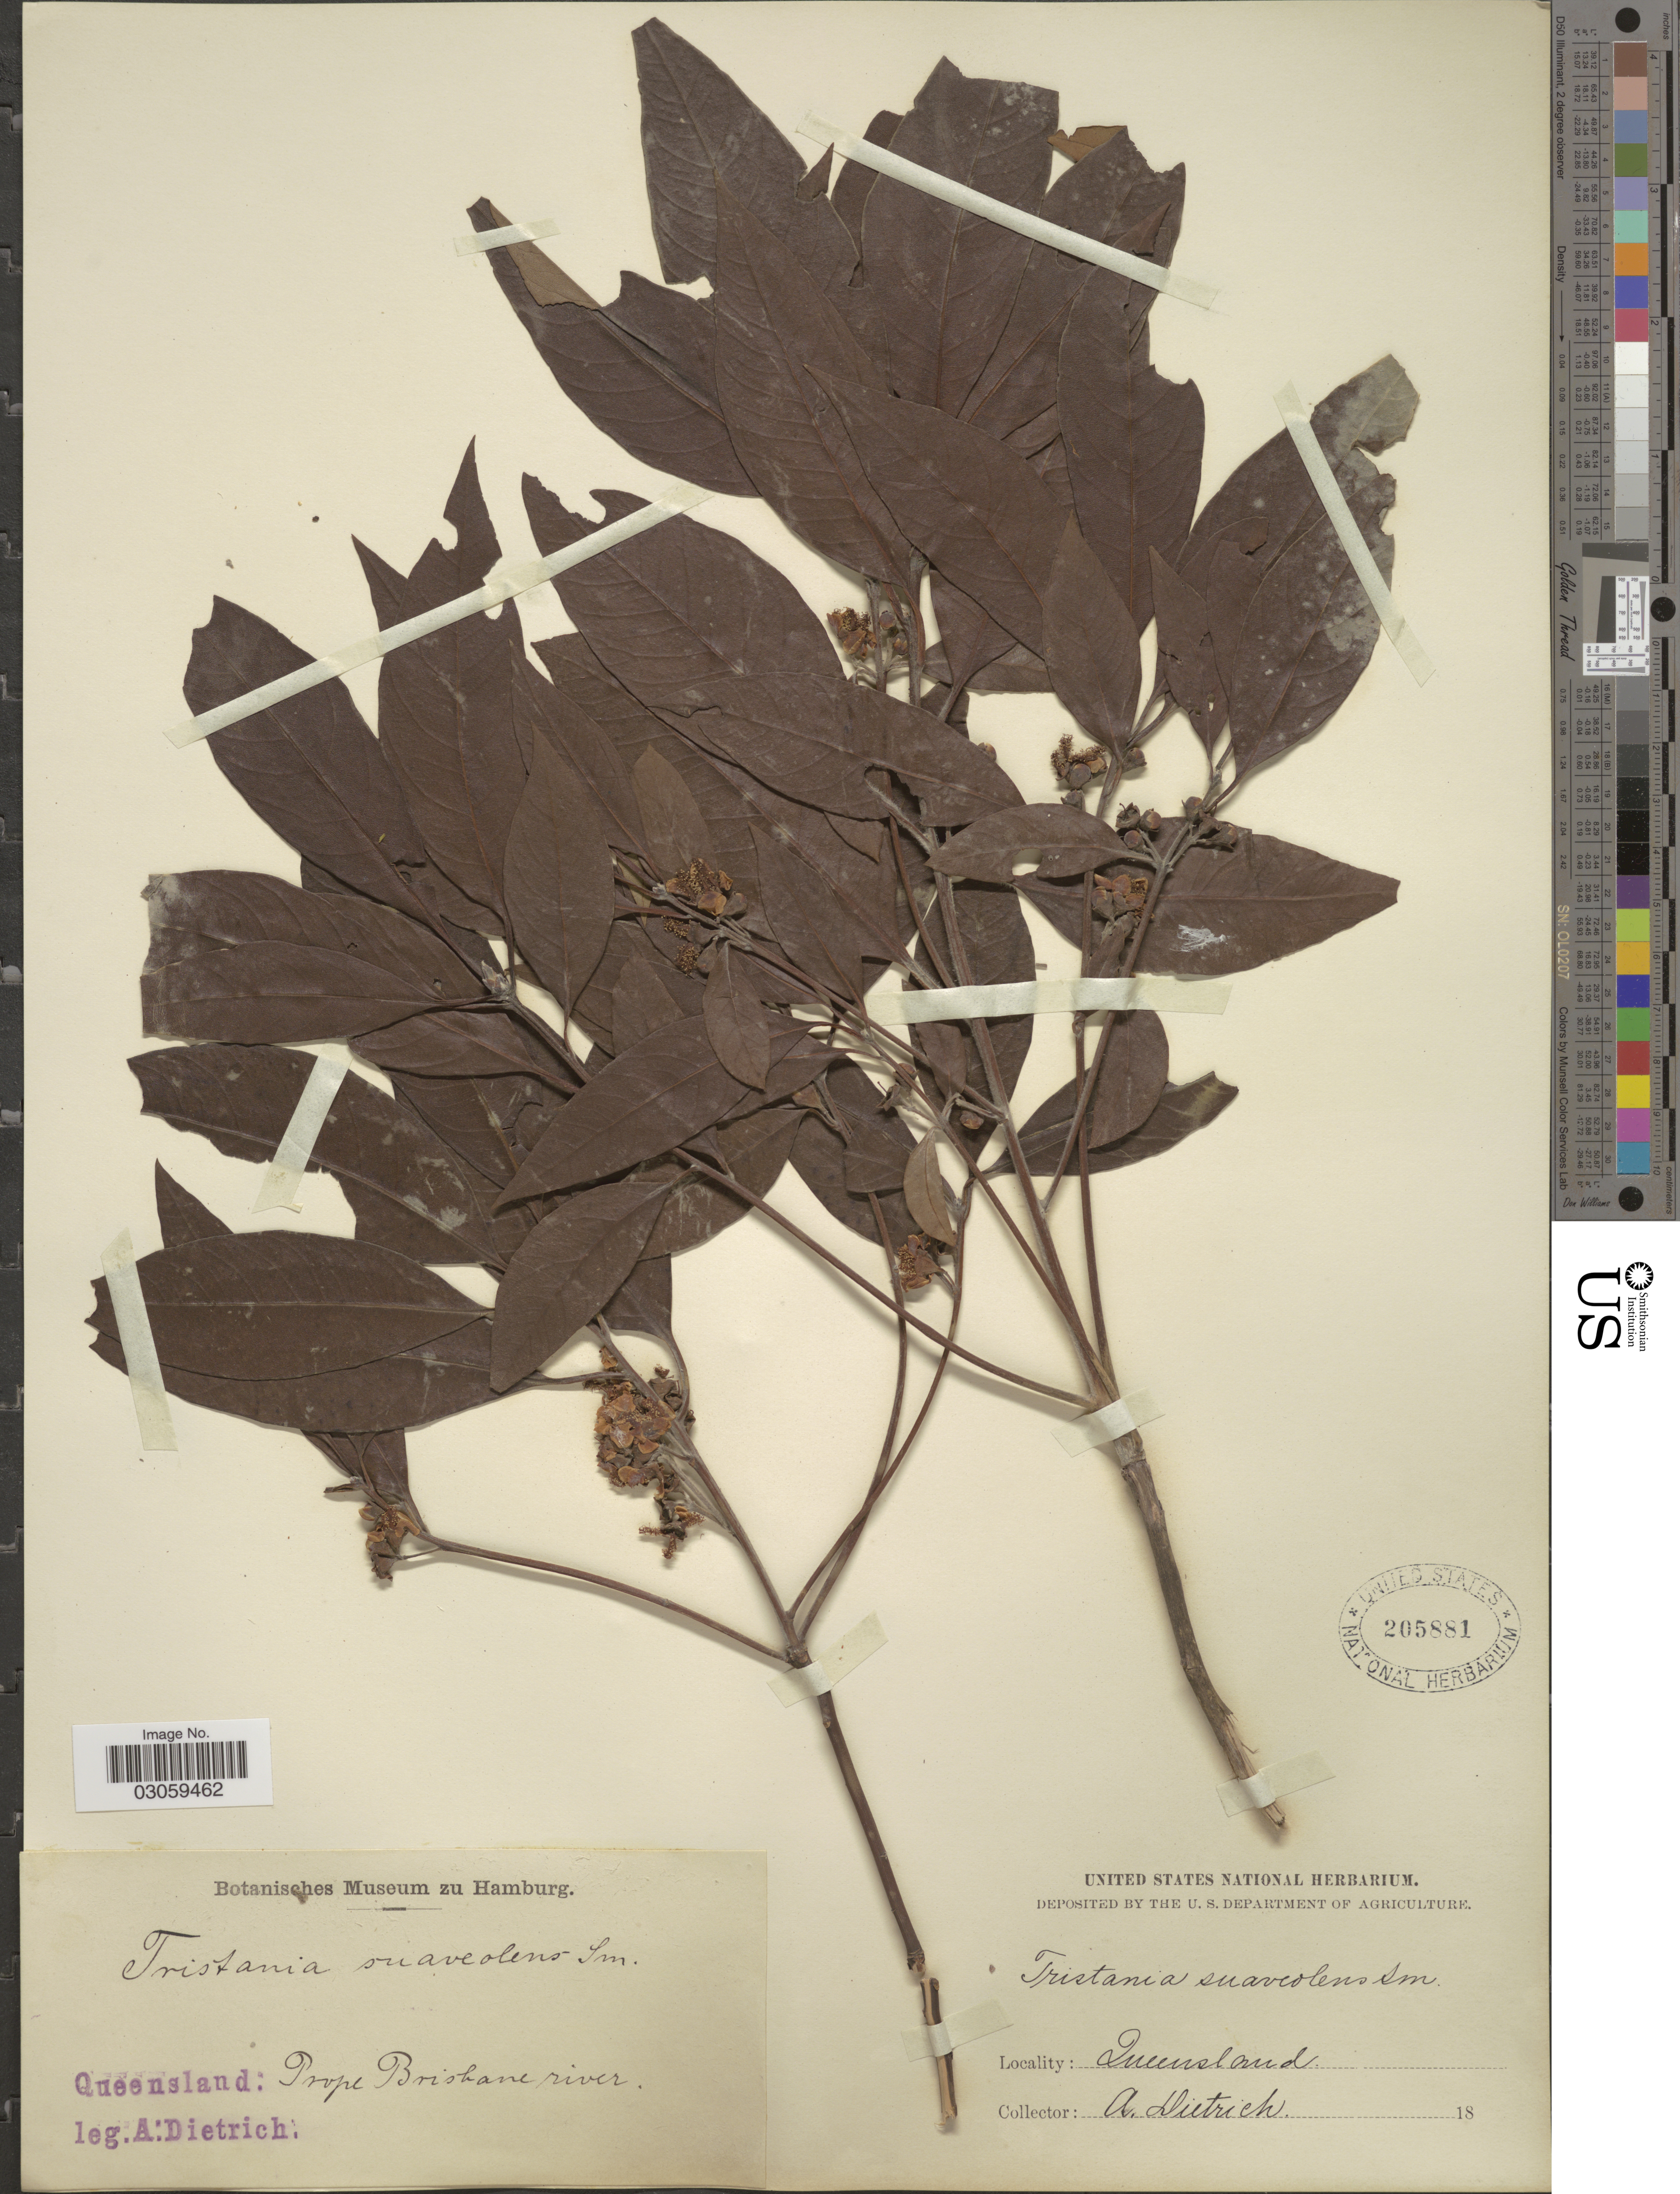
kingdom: Plantae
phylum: Tracheophyta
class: Magnoliopsida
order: Myrtales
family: Myrtaceae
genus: Lophostemon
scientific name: Lophostemon suaveolens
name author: (Sol. ex Gaertn.) P.G. Wilson & J. T. Waterh.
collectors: A. Dietrich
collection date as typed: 18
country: Australia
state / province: Queensland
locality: Prope Brisbane river.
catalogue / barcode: US 205881